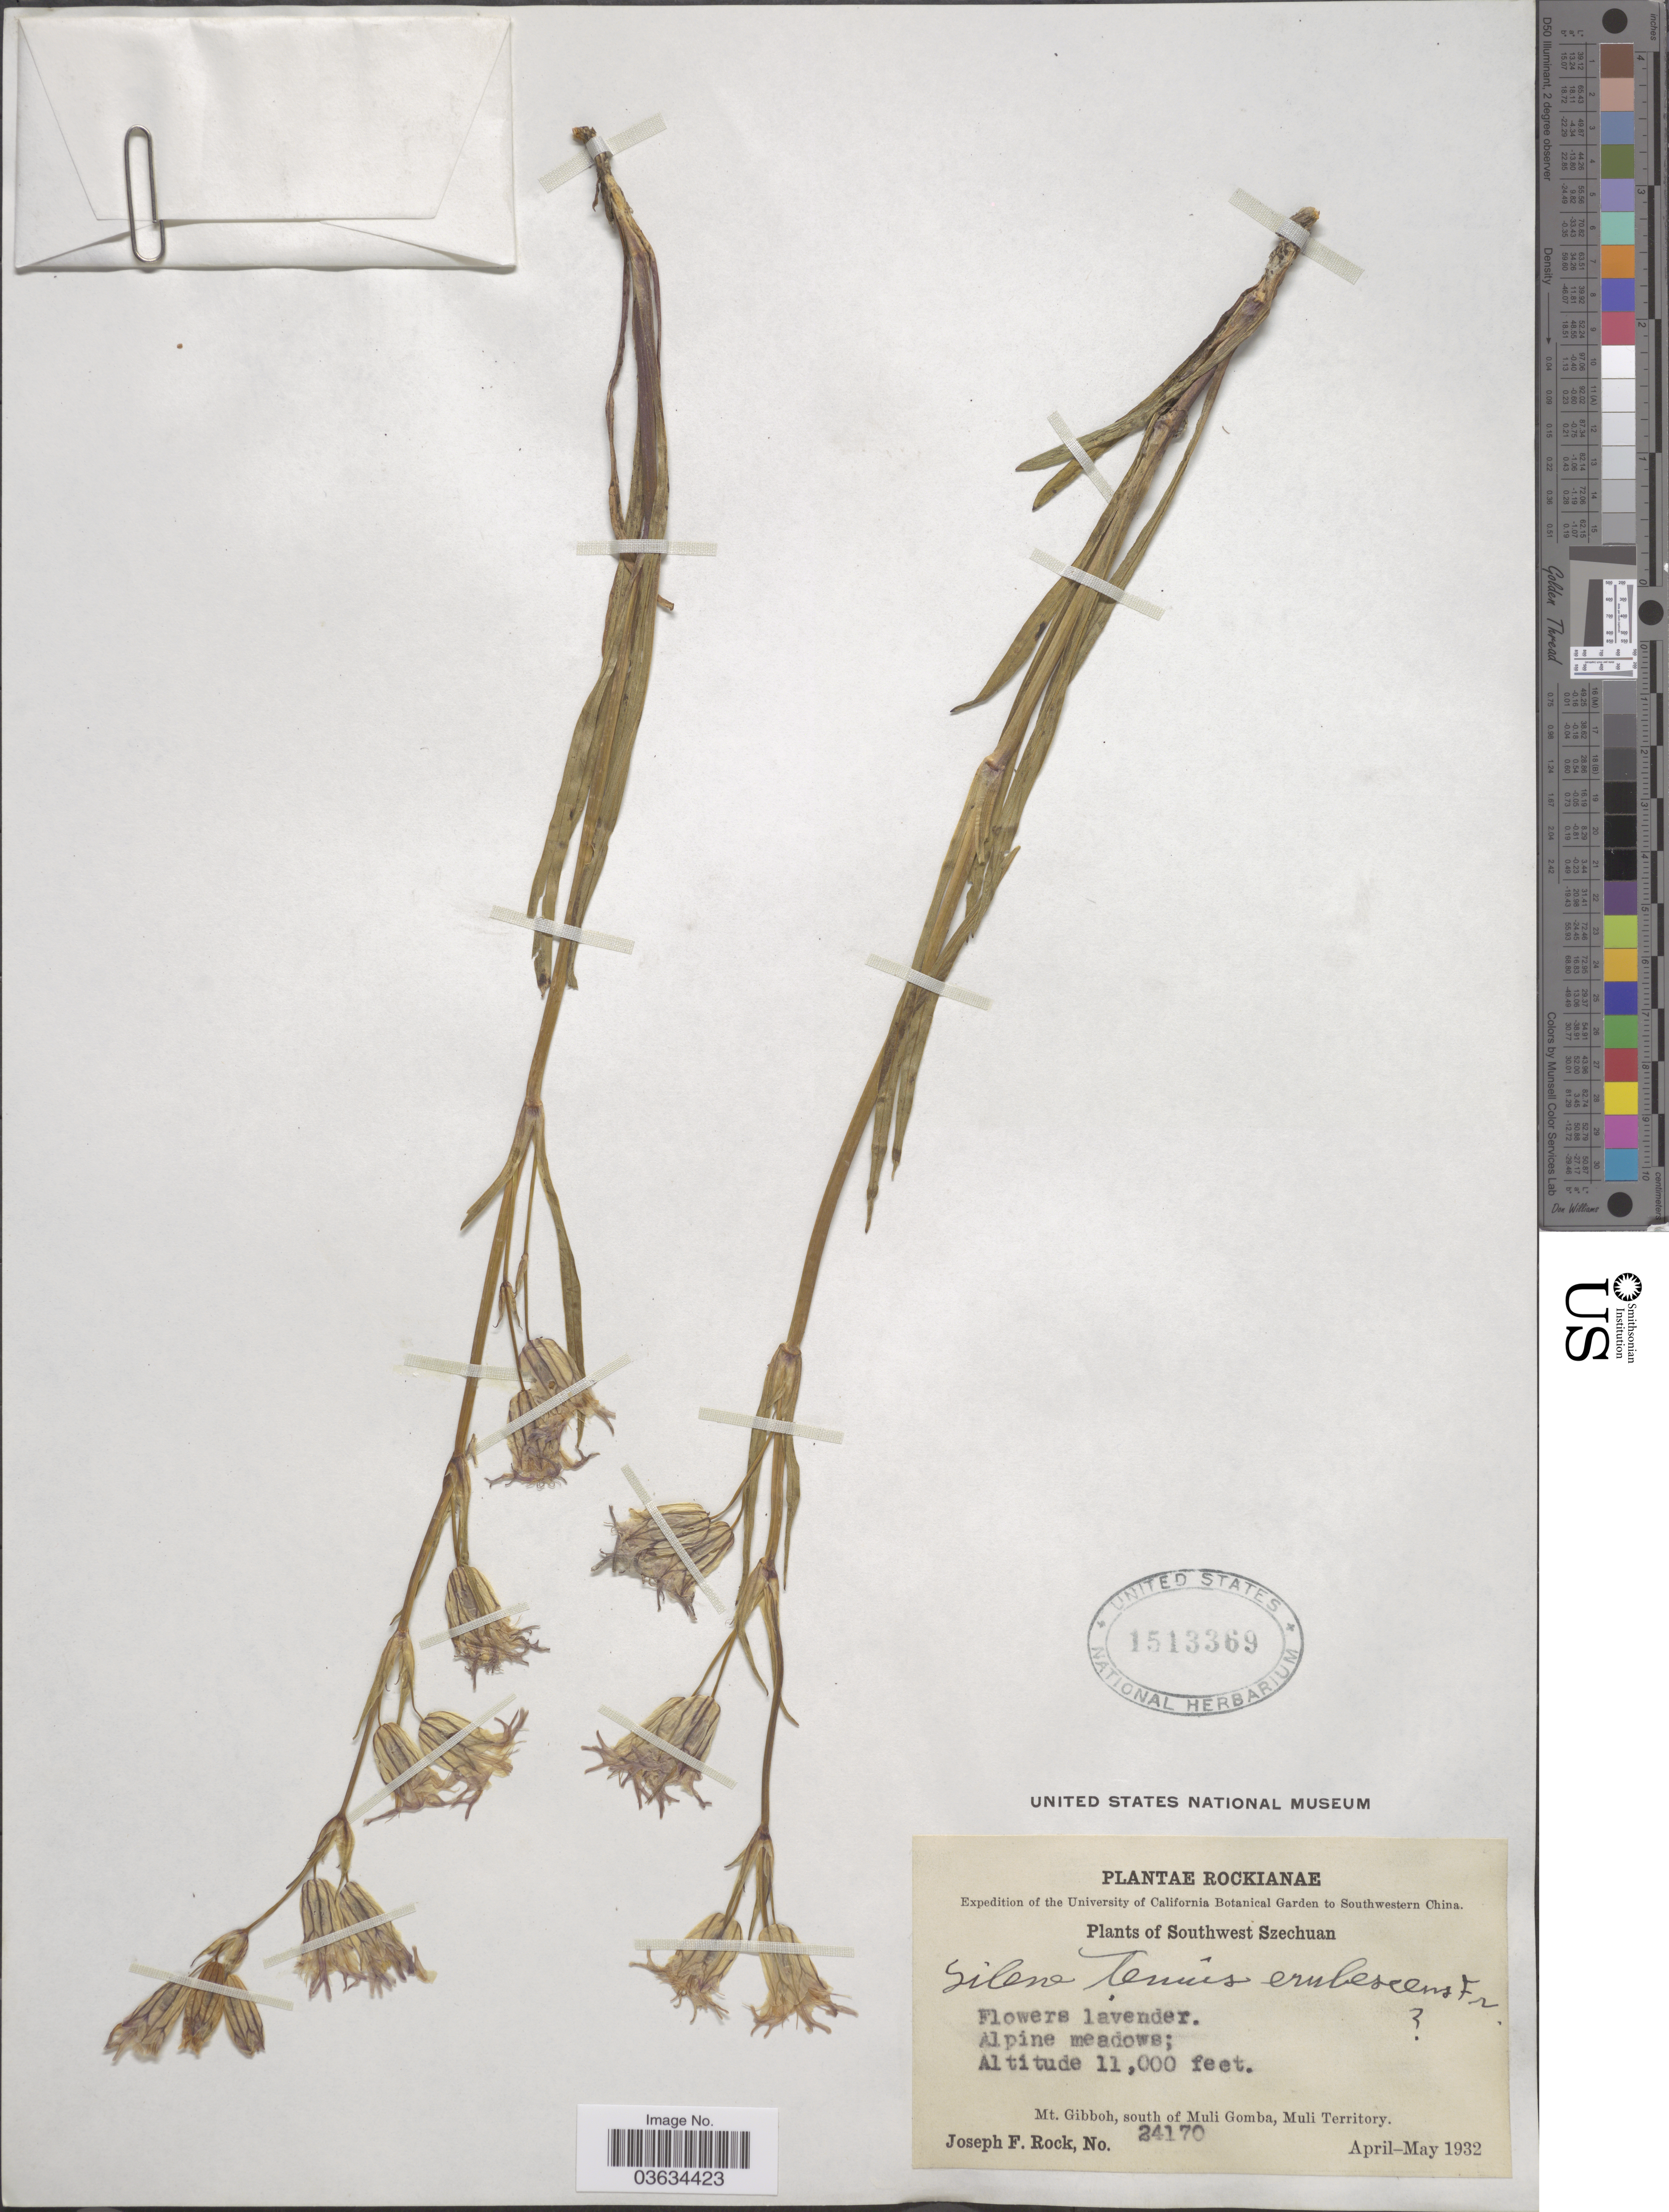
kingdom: Plantae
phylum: Tracheophyta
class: Magnoliopsida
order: Caryophyllales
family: Caryophyllaceae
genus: Silene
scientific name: Silene tenuis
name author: Willd.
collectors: J. F. Rock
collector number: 24170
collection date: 1932-04/1932-05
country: China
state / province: Sichuan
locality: Southwestern China. Southwest Szechuan. Mt. Gibboh, south of Muli Gomba, Muli Territory.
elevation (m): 3353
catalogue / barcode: US 1513369